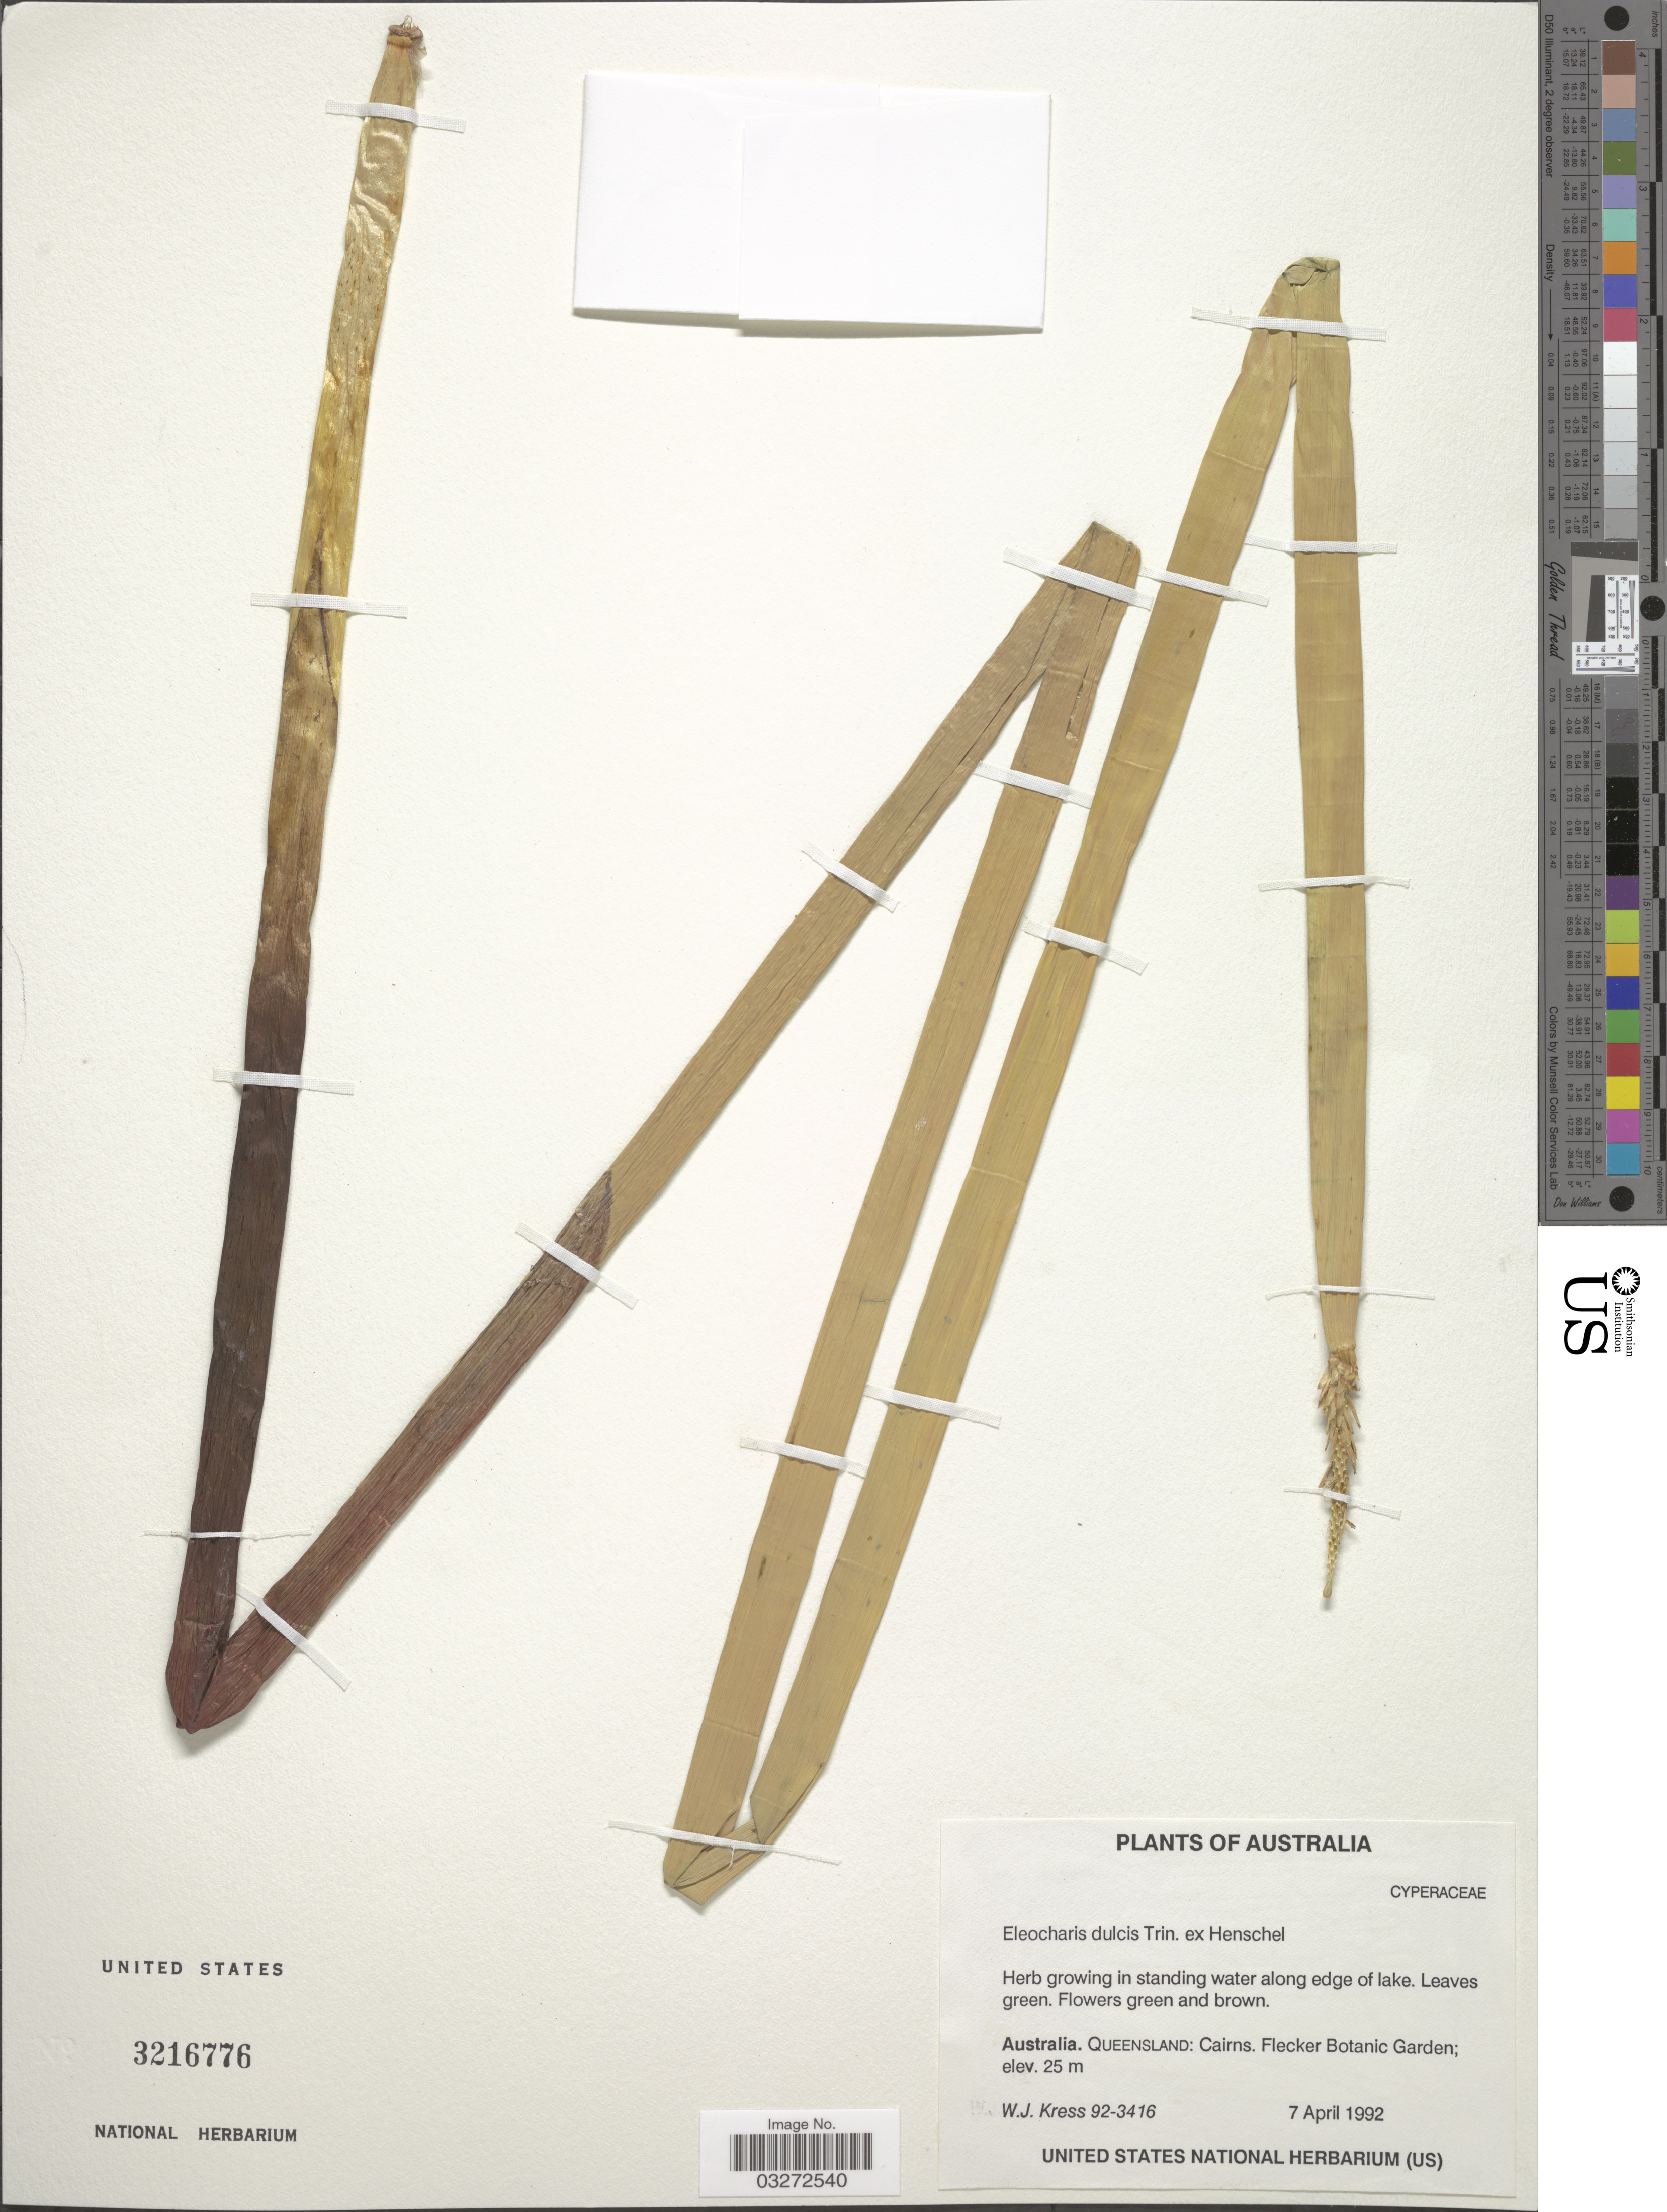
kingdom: Plantae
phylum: Tracheophyta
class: Liliopsida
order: Poales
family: Cyperaceae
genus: Eleocharis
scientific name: Eleocharis dulcis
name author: (Burm. f.) Trin. ex Hensch.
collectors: W. J. Kress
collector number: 92-3416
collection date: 1992-04-07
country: Australia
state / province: Queensland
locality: Cairns. Flecker Botanic Garden.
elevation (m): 25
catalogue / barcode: US 3216776